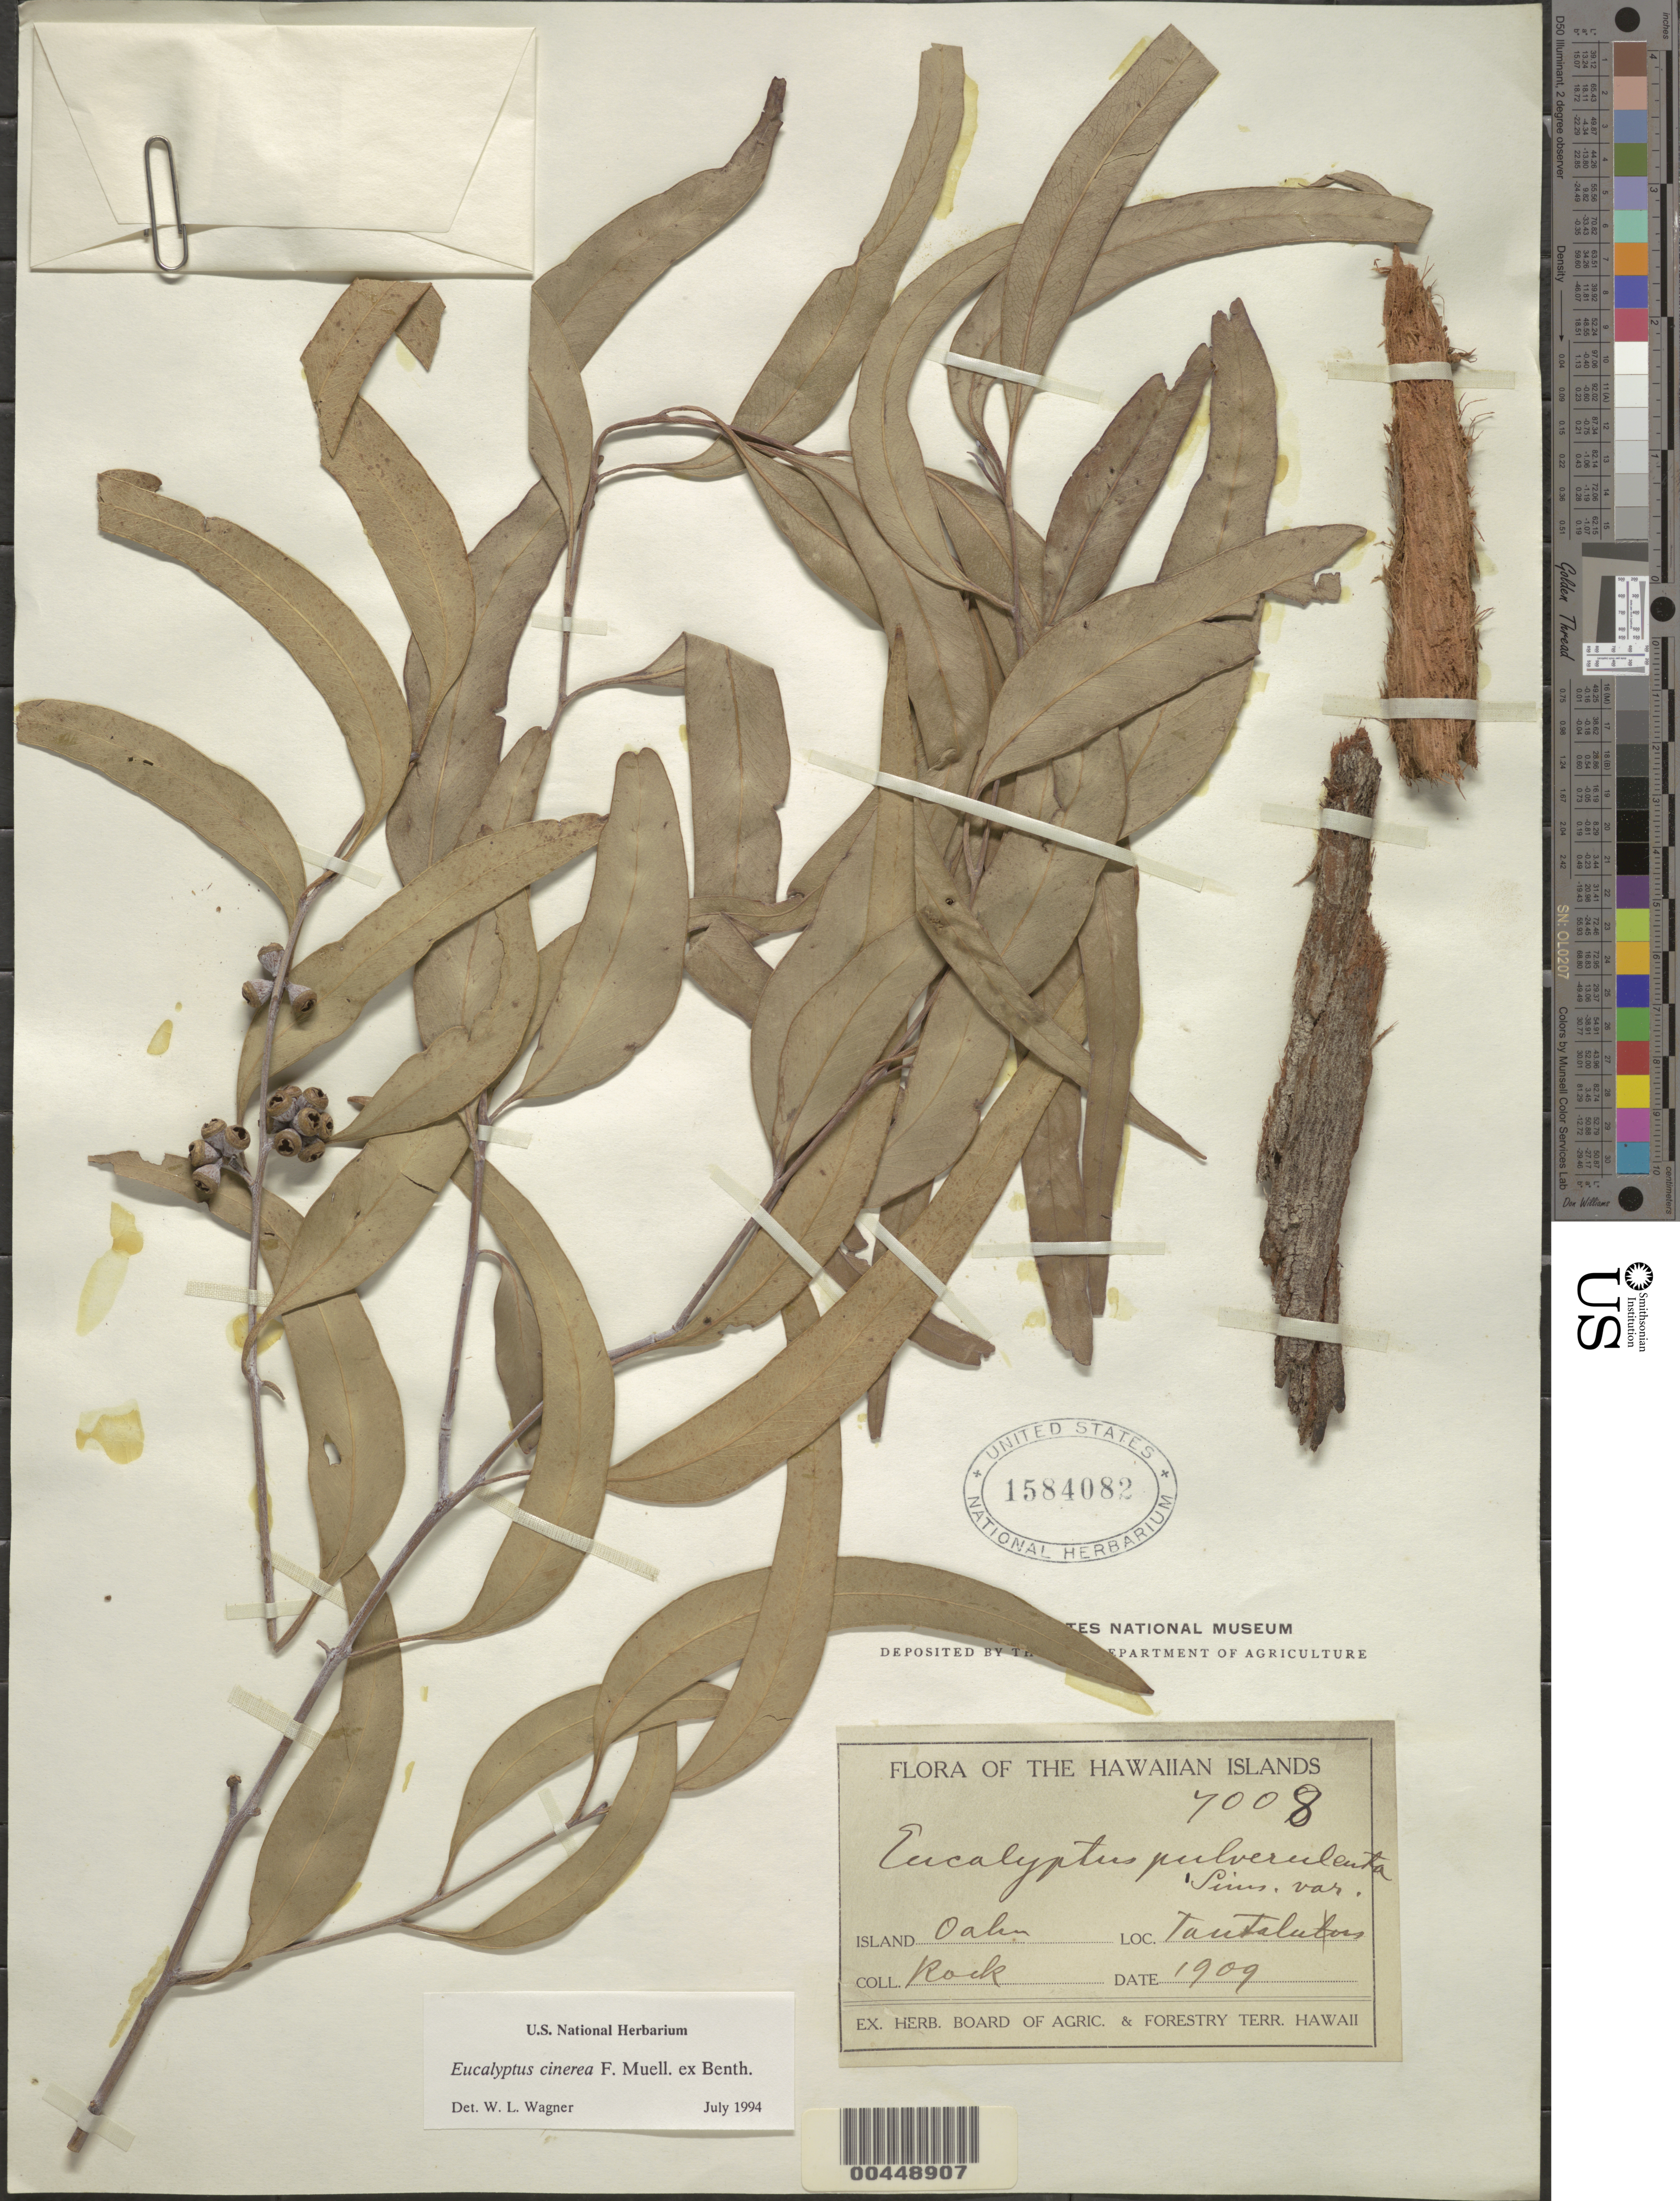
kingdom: Plantae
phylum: Tracheophyta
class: Magnoliopsida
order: Myrtales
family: Myrtaceae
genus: Eucalyptus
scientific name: Eucalyptus cinerea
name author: F. Muell. ex Benth.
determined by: Wagner, W. L., (BOT), Smithsonian Institution - National Museum of Natural History (UNITED STATES)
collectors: J. F. Rock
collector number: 7008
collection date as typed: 1909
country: United States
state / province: Hawaii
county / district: Honolulu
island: Oahu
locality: Tantalus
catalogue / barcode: US 1584082